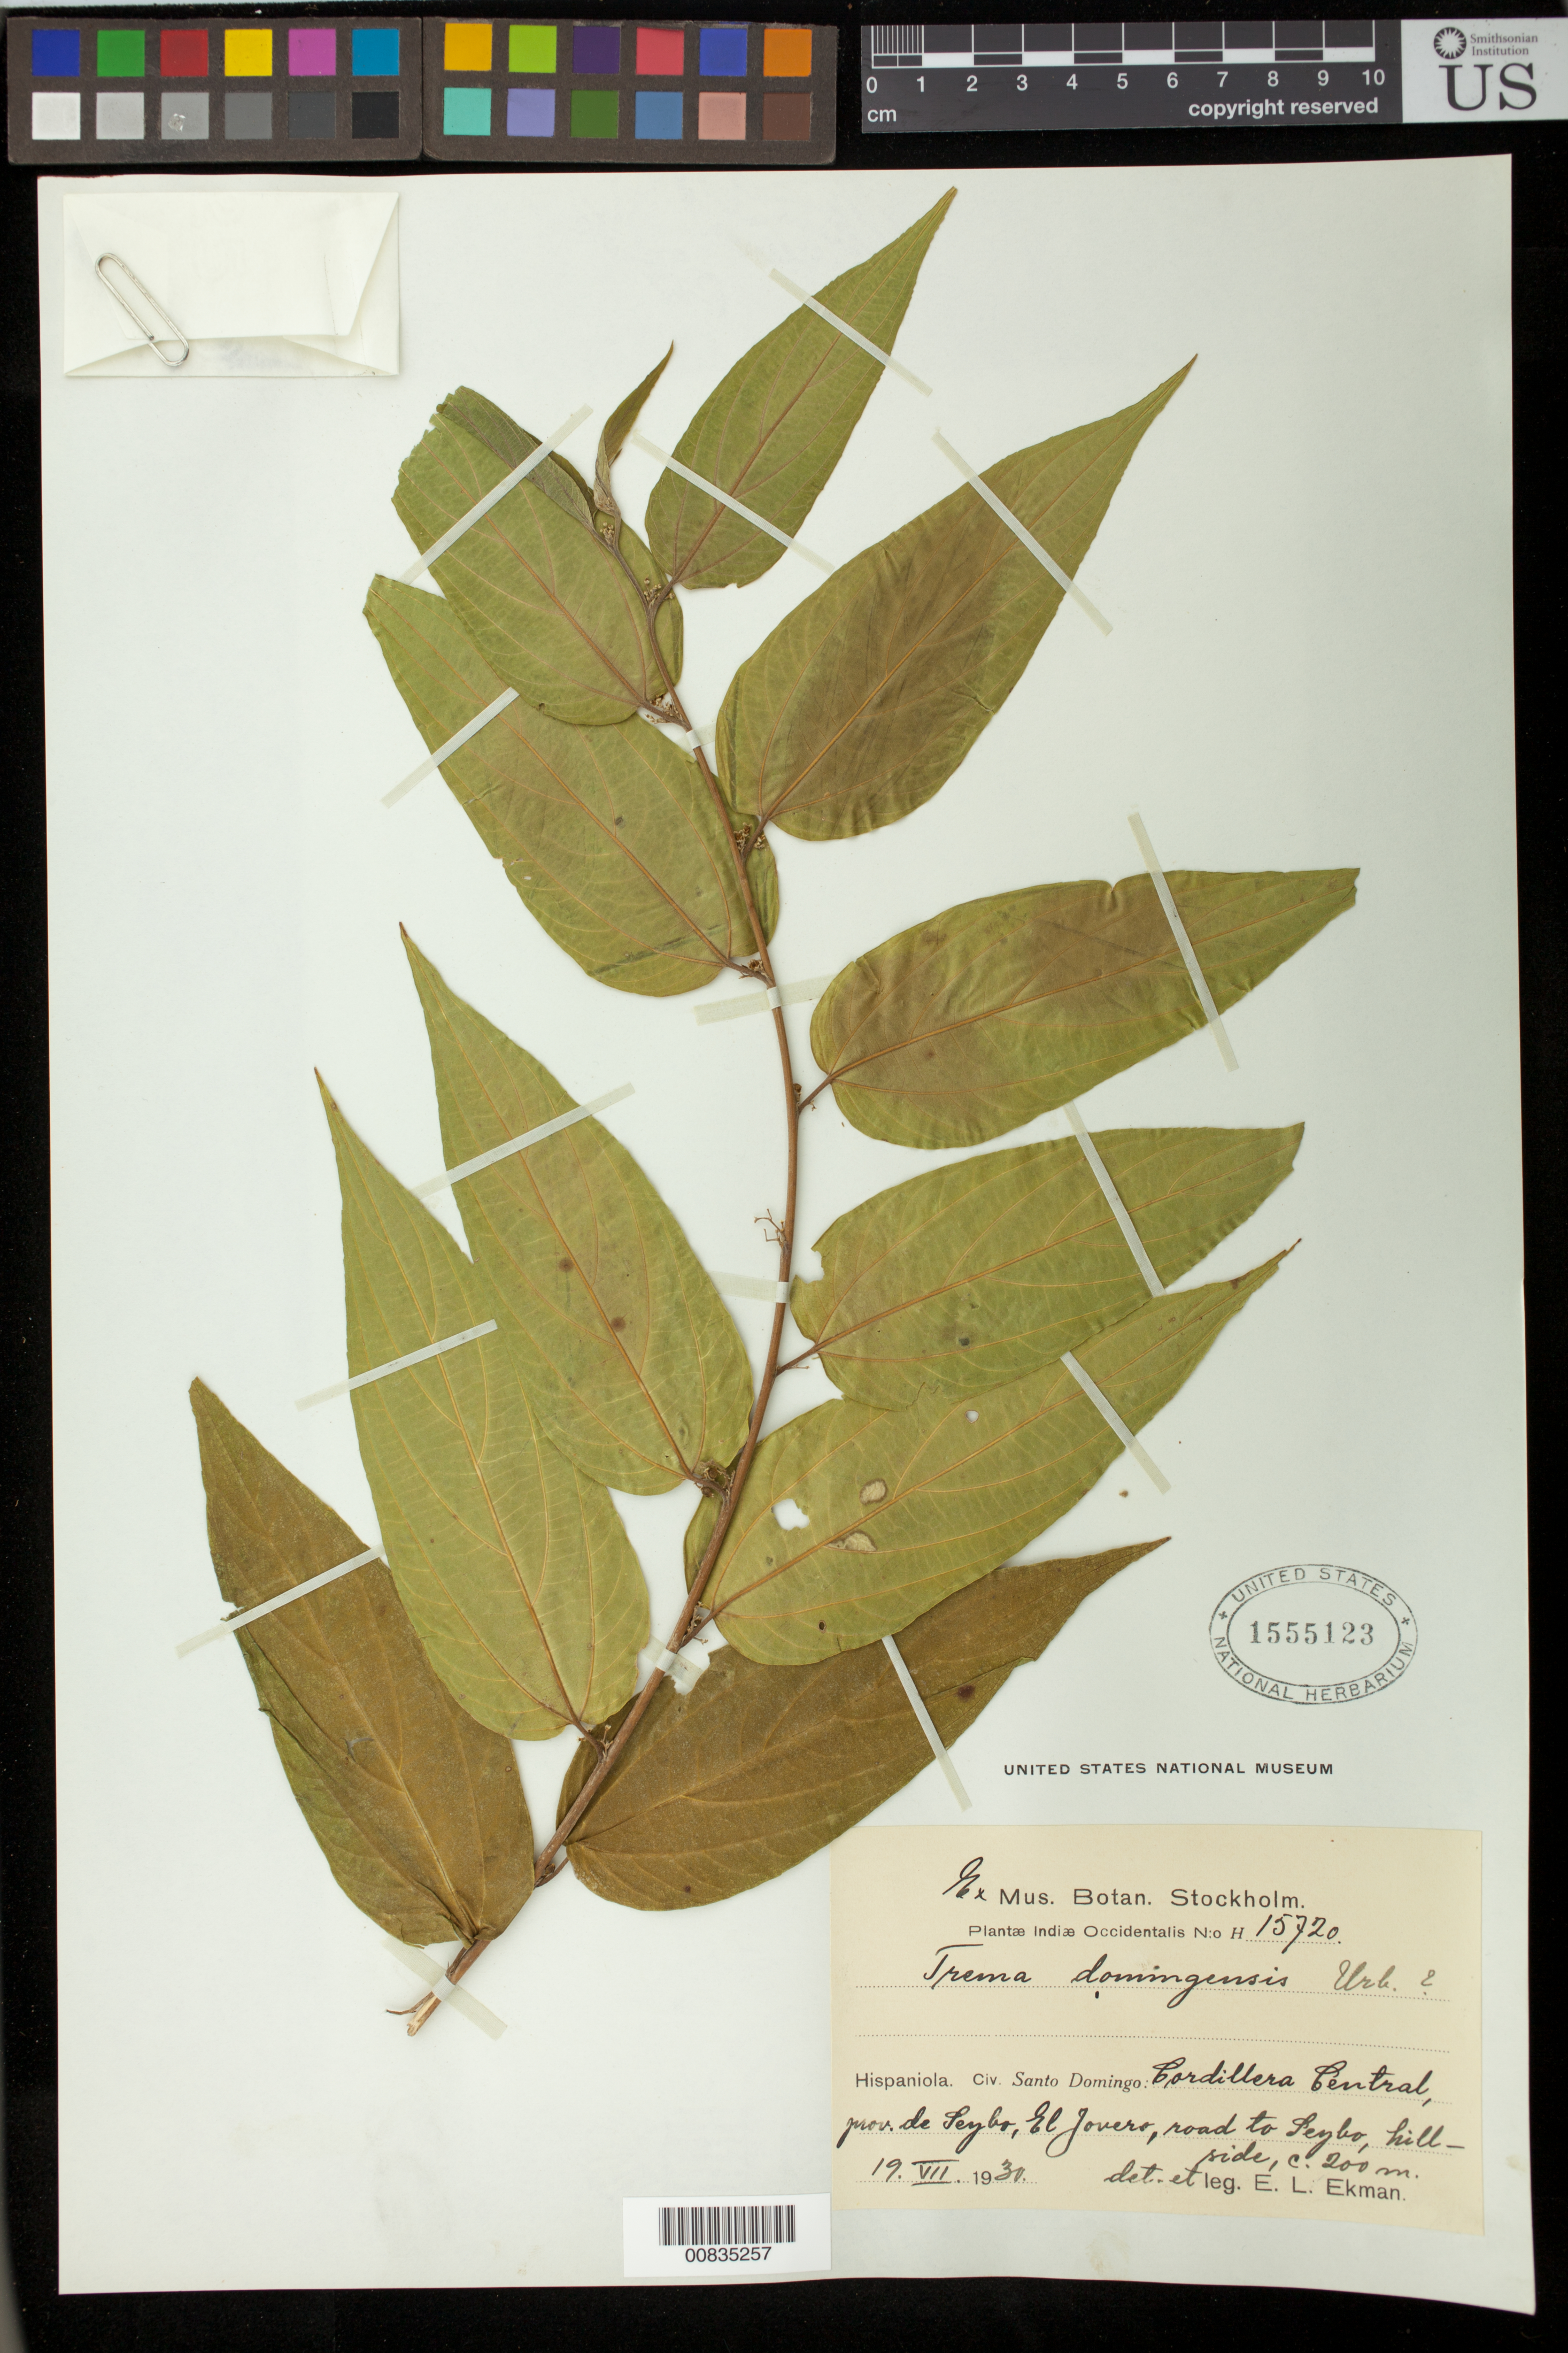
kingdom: Plantae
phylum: Tracheophyta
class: Magnoliopsida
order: Rosales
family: Cannabaceae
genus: Trema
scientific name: Trema domingense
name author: Urb.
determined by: Ekman, E. L.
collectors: E. L. Ekman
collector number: H 15720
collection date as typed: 19 Jul 1930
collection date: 1930-07-19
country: Dominican Republic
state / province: El Seibo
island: Hispaniola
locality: Cordillera Central, El Jovero, road to Seybo.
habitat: Hillside.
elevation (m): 200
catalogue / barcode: US 1555123